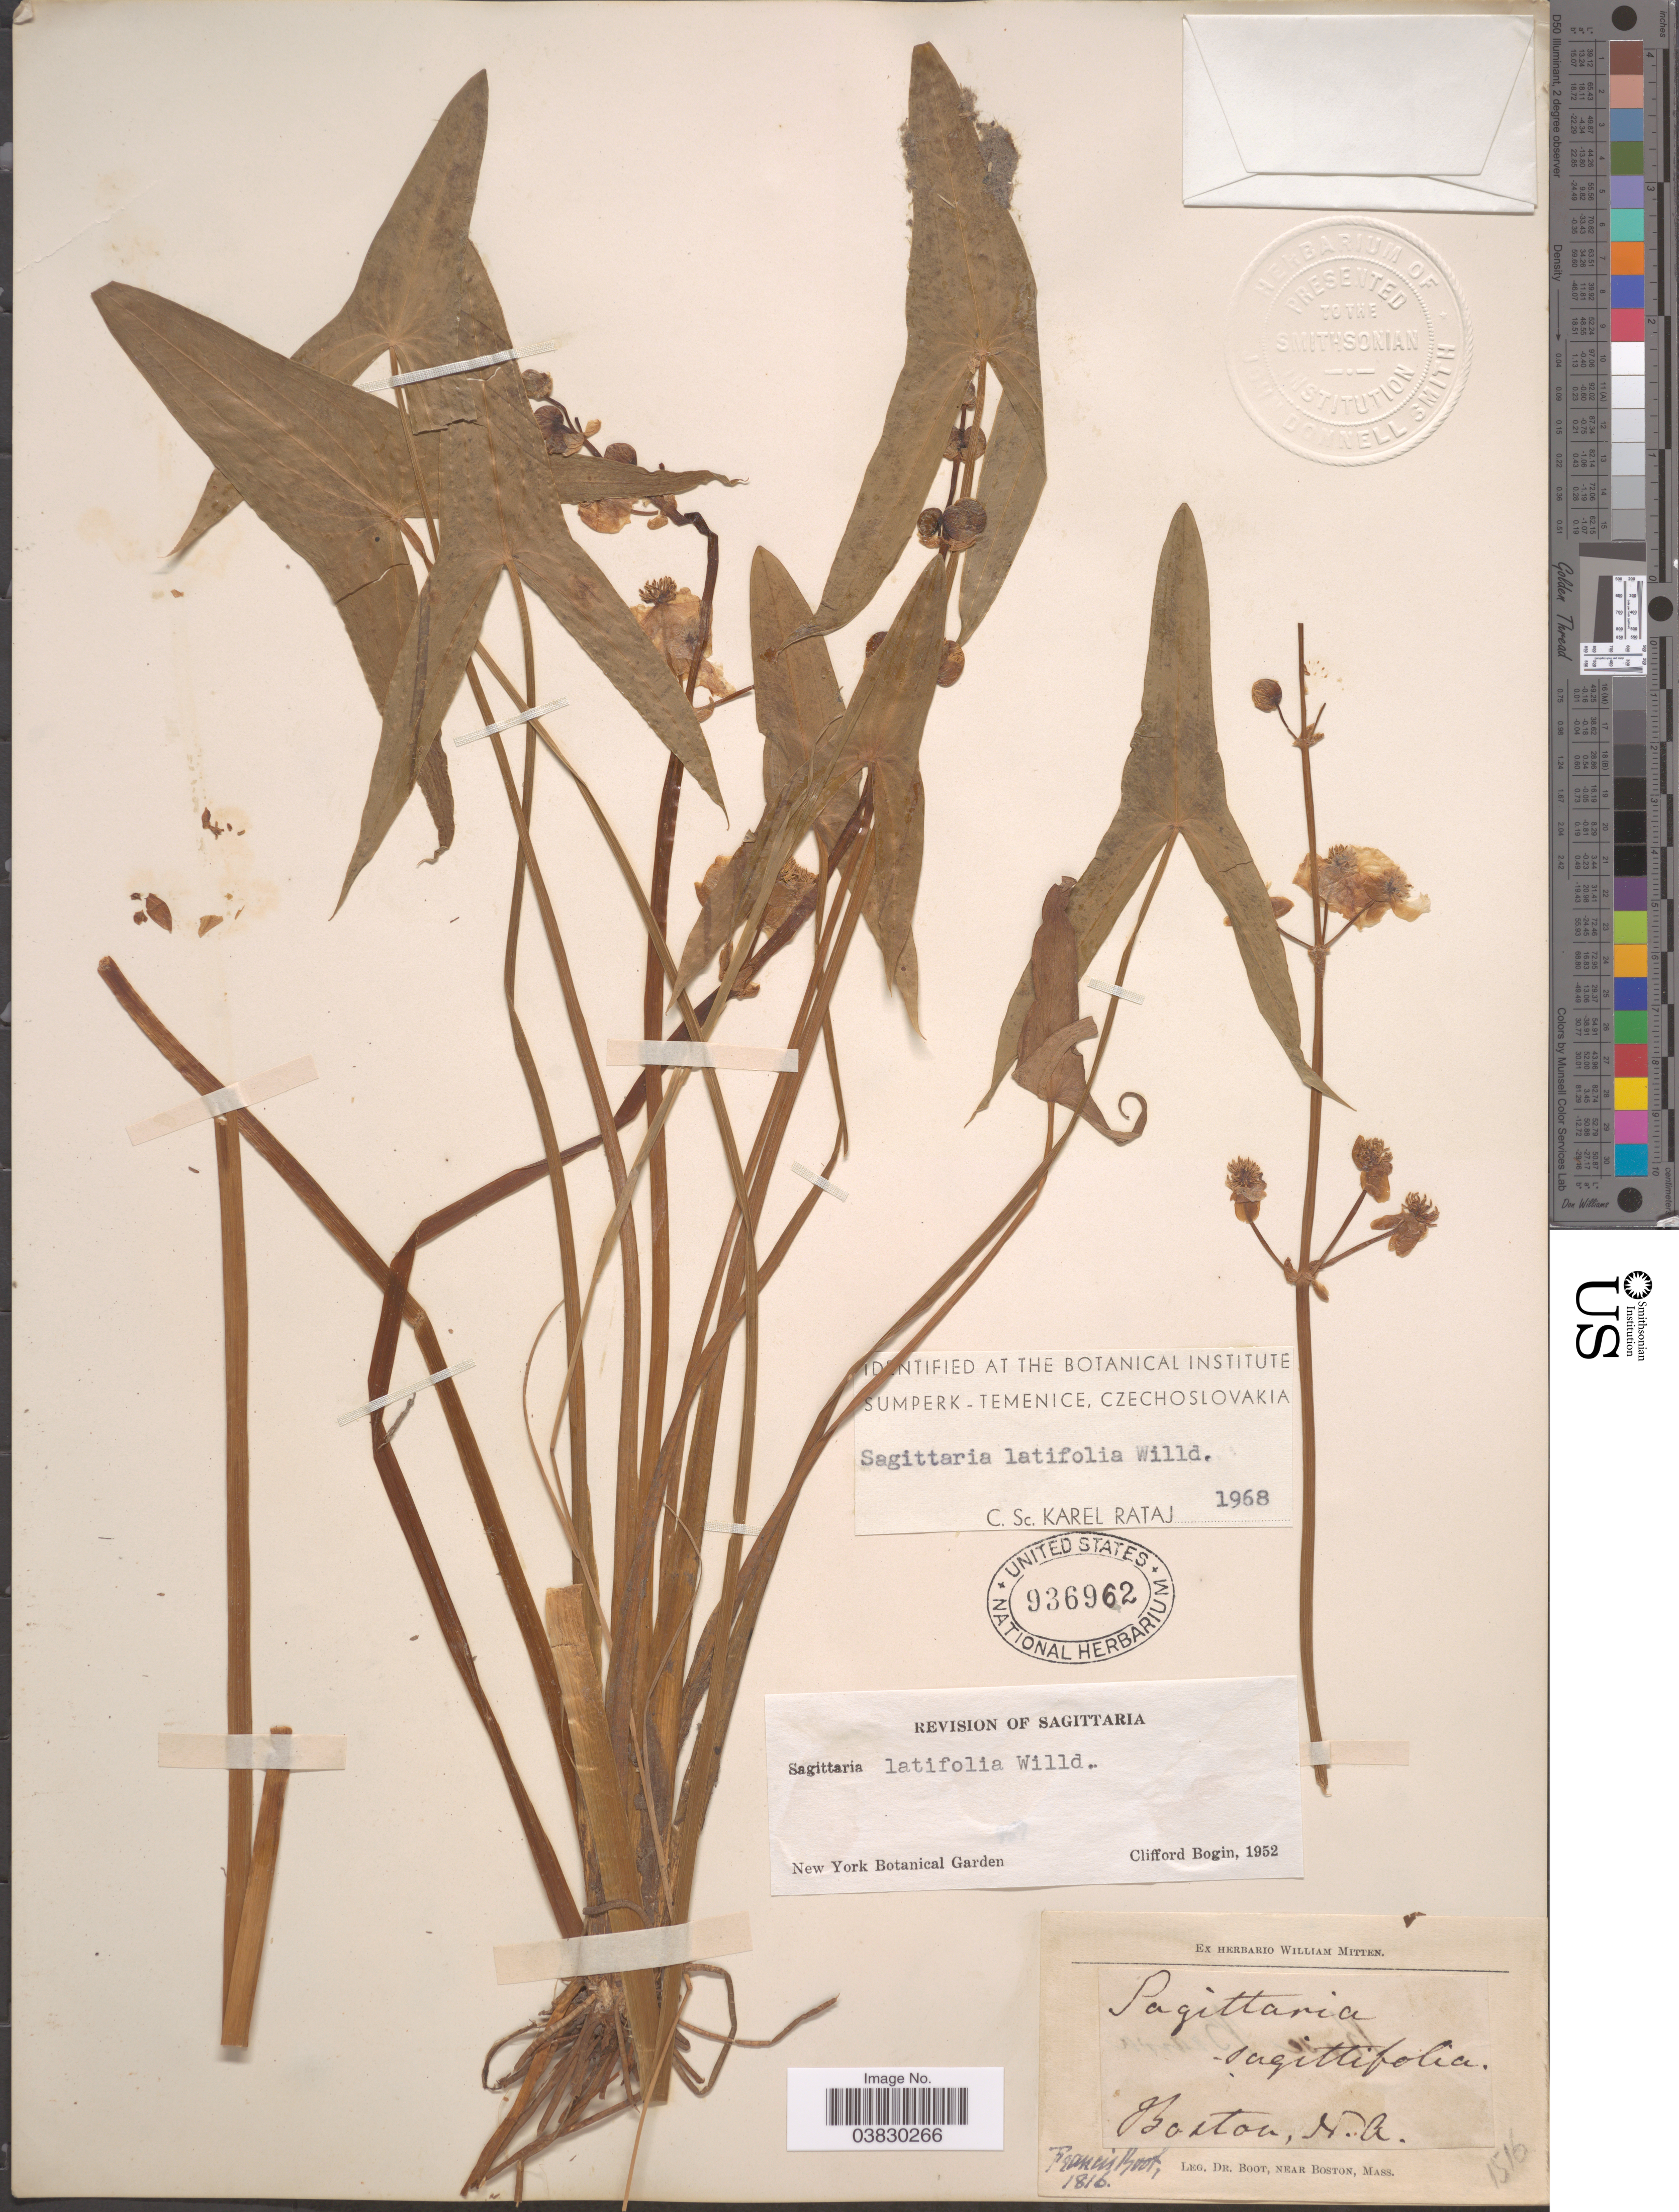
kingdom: Plantae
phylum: Tracheophyta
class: Liliopsida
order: Alismatales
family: Alismataceae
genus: Sagittaria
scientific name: Sagittaria latifolia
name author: Willd.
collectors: F. Boot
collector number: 1516?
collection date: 1816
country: United States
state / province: Massachusetts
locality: Boston, M.A.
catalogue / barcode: US 936962